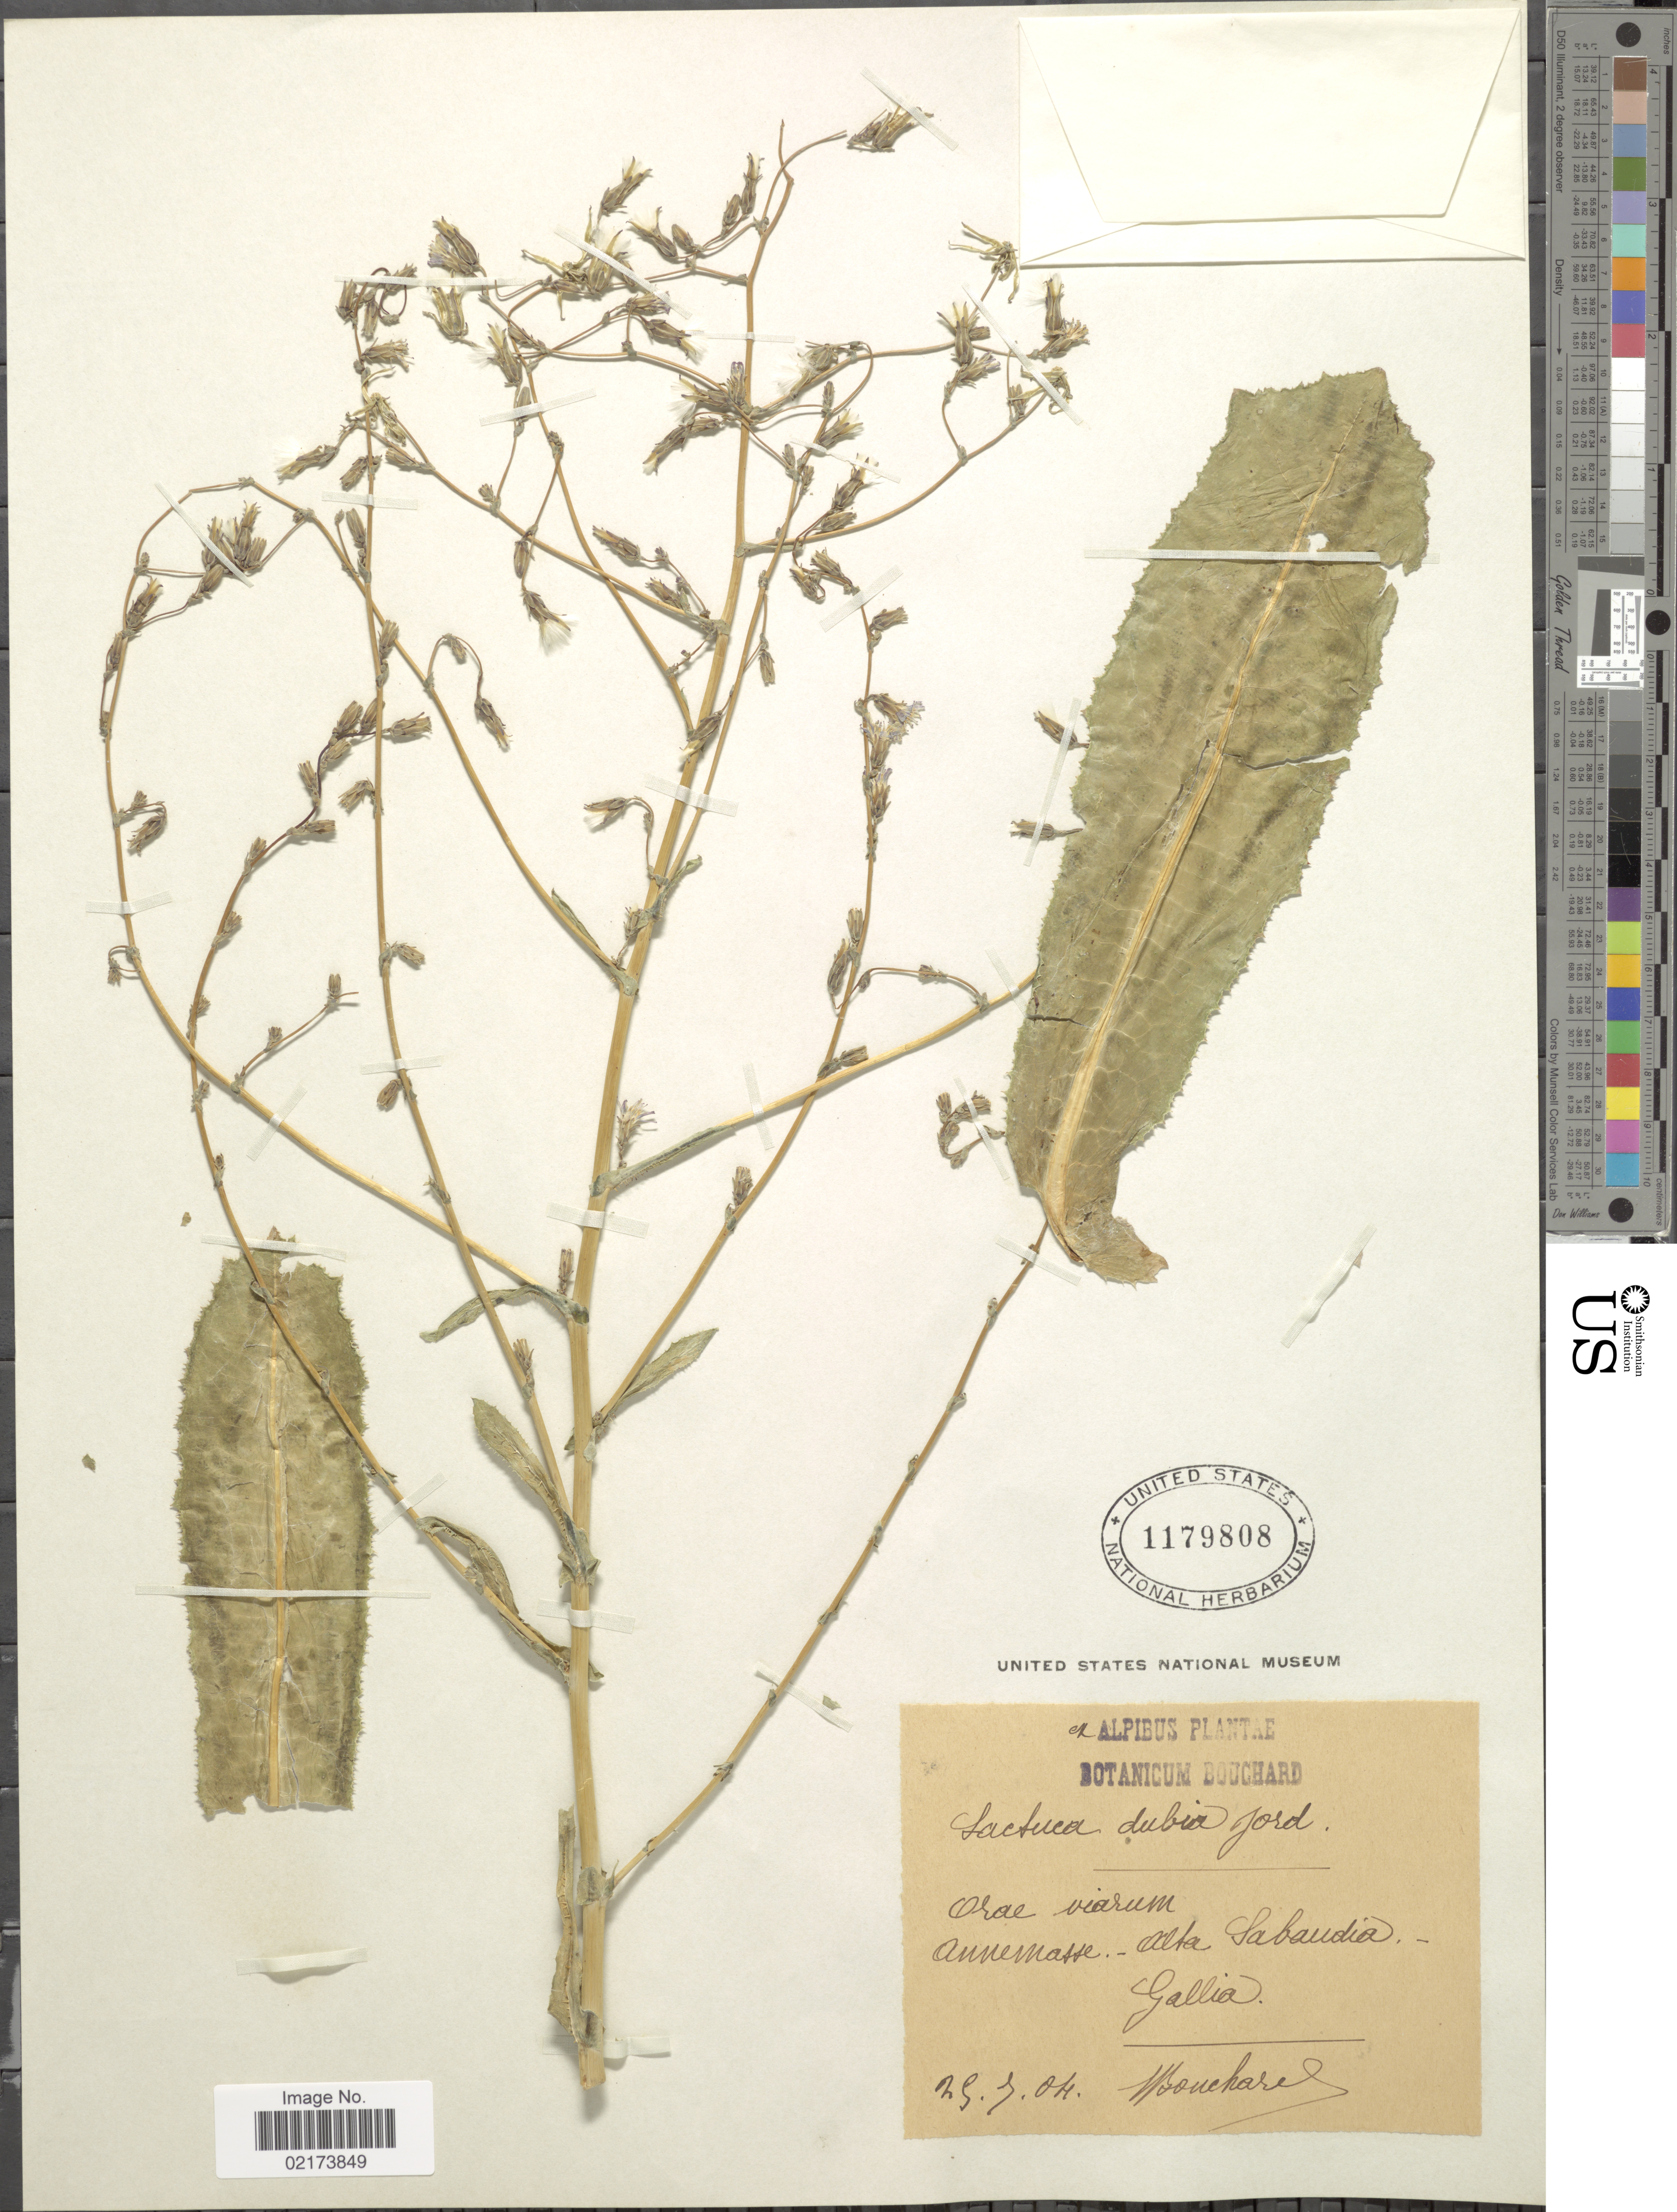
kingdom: Plantae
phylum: Tracheophyta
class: Magnoliopsida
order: Asterales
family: Asteraceae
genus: Lactuca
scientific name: Lactuca serriola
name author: L.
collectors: J. Bouchard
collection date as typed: Transcribed d/m/y: 25/7/04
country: France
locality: Orae viarum, Annemasse, Alta Sabaudia, Gallia [interpreted]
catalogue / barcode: US 1179808